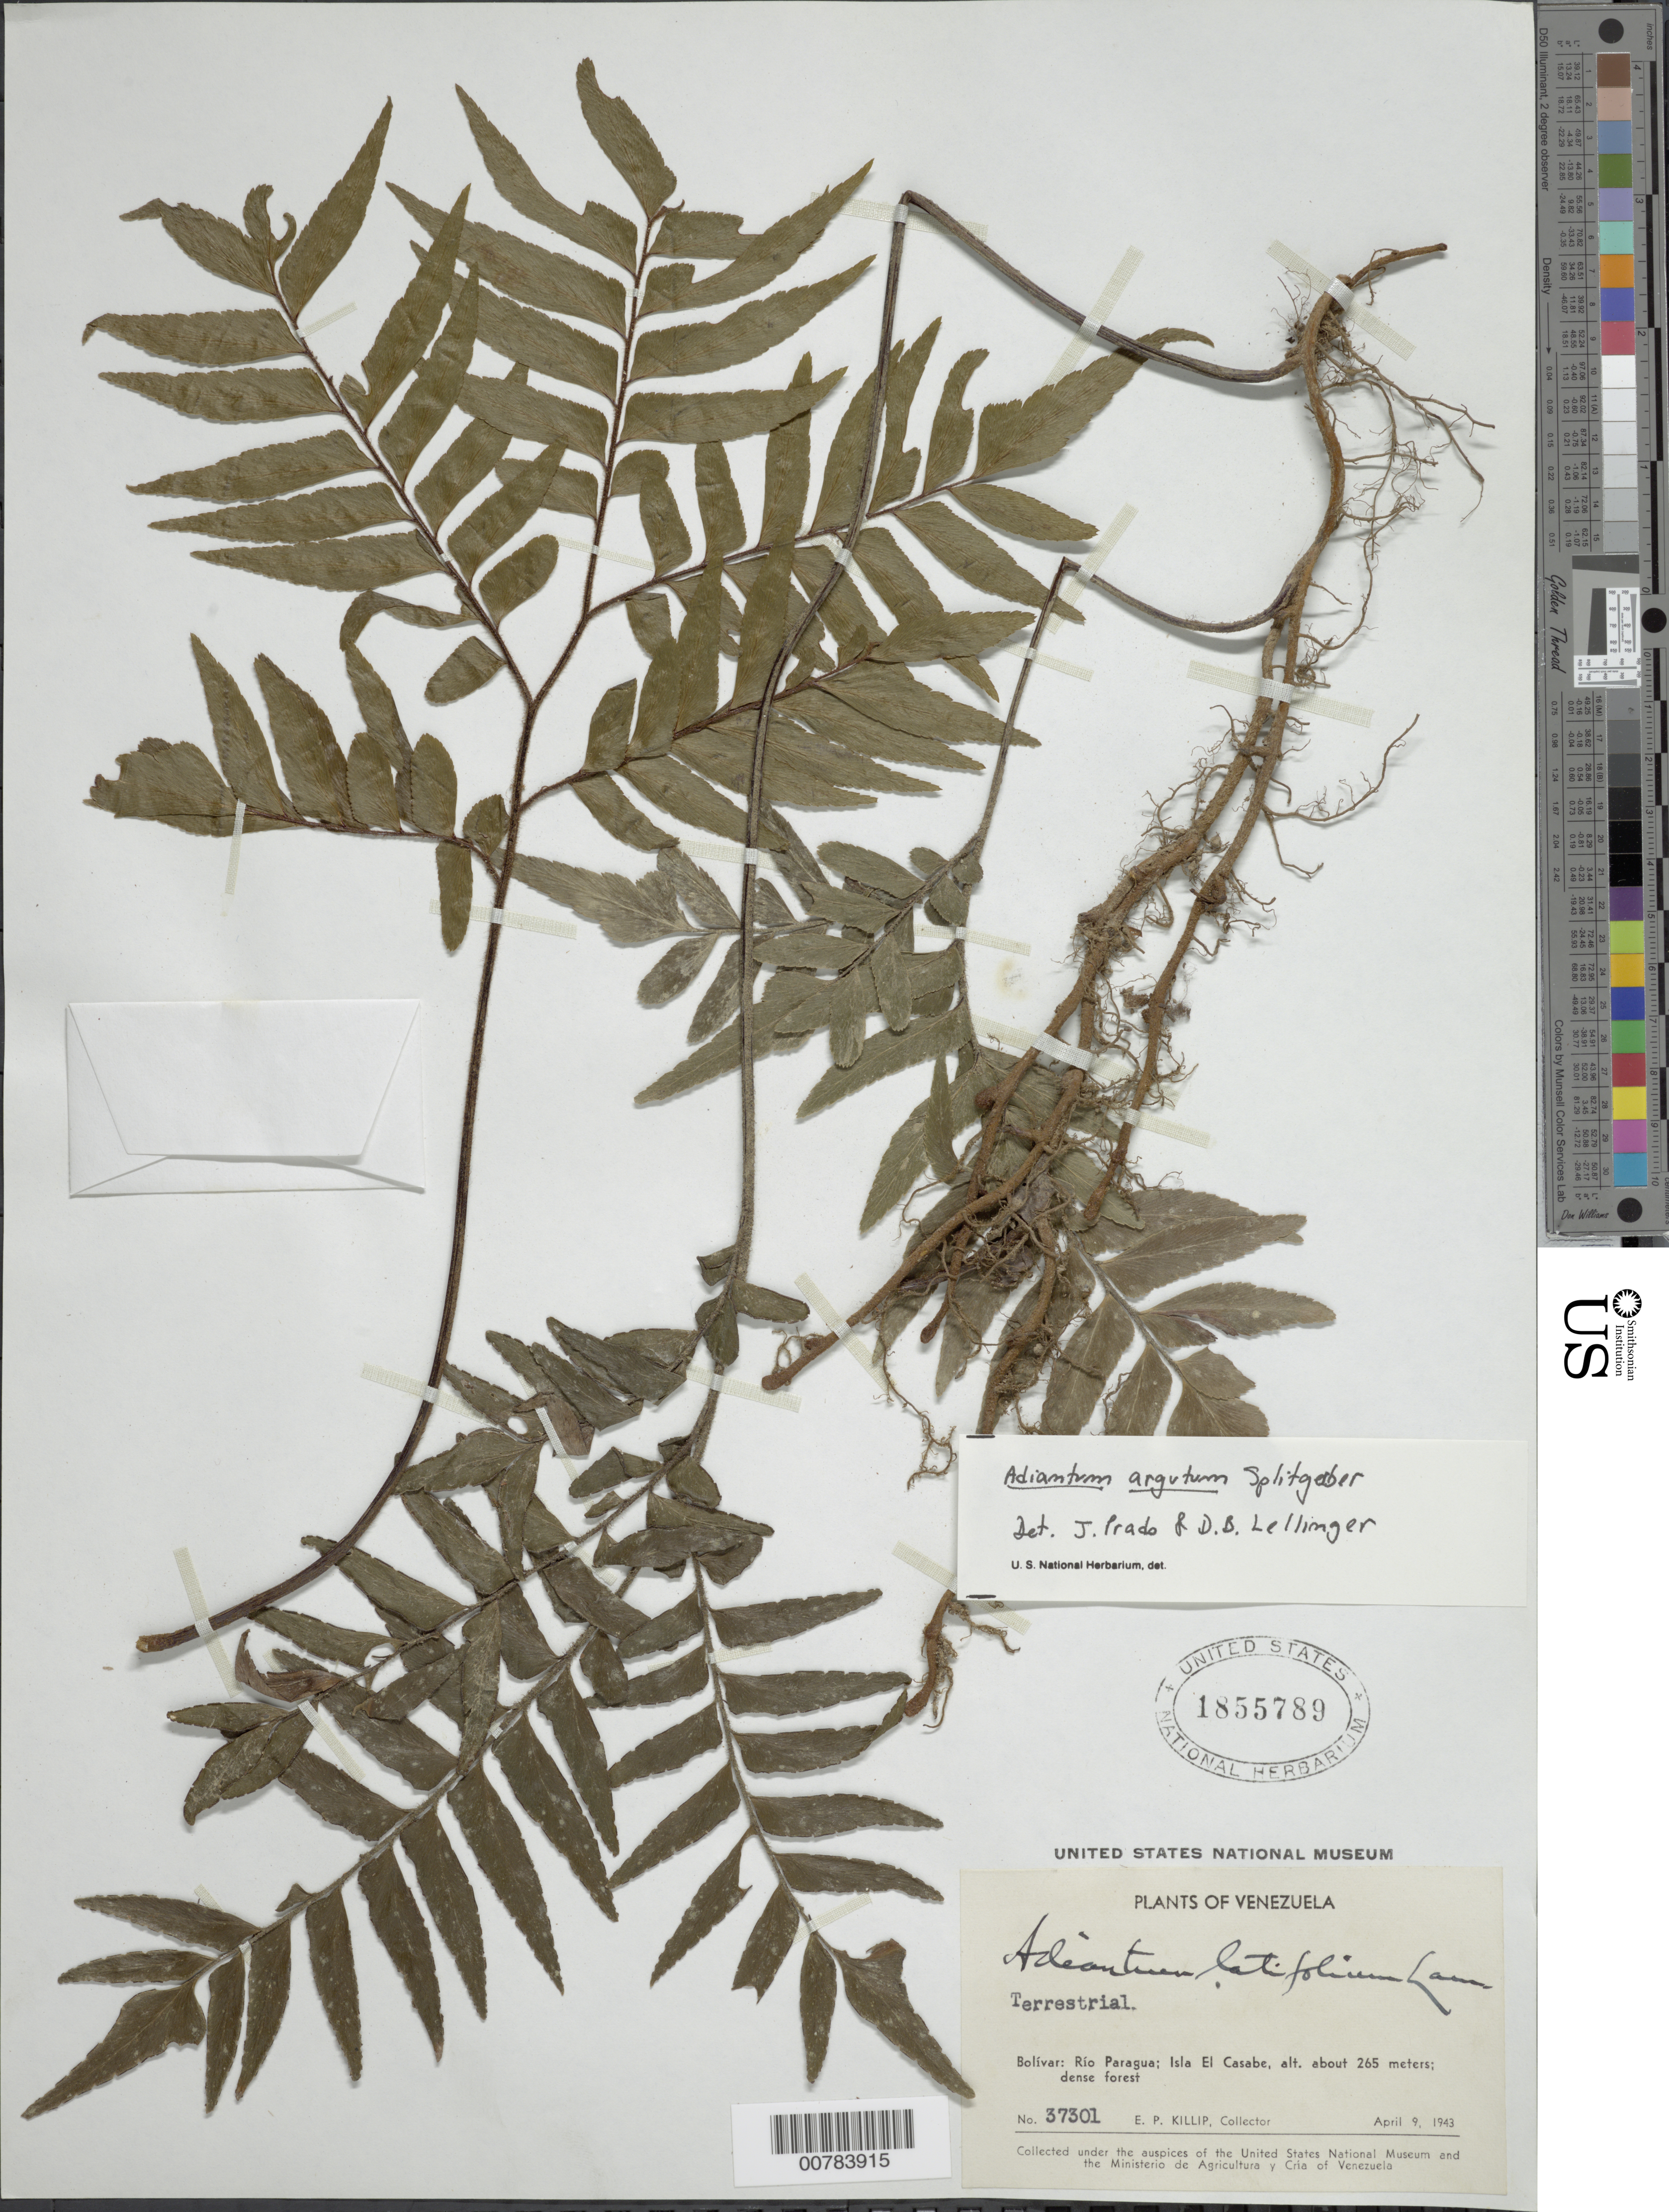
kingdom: Plantae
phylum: Tracheophyta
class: Polypodiopsida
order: Polypodiales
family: Pteridaceae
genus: Adiantum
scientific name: Adiantum argutum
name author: Splitg.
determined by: Prado, J.; Lellinger, D. B.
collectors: E. P. Killip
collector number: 37301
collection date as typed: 9-Apr-43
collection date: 1943-04-09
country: Venezuela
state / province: Bolívar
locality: Río Paragua, Isla El Casabe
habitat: Dense forest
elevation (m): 265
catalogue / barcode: US 1855789